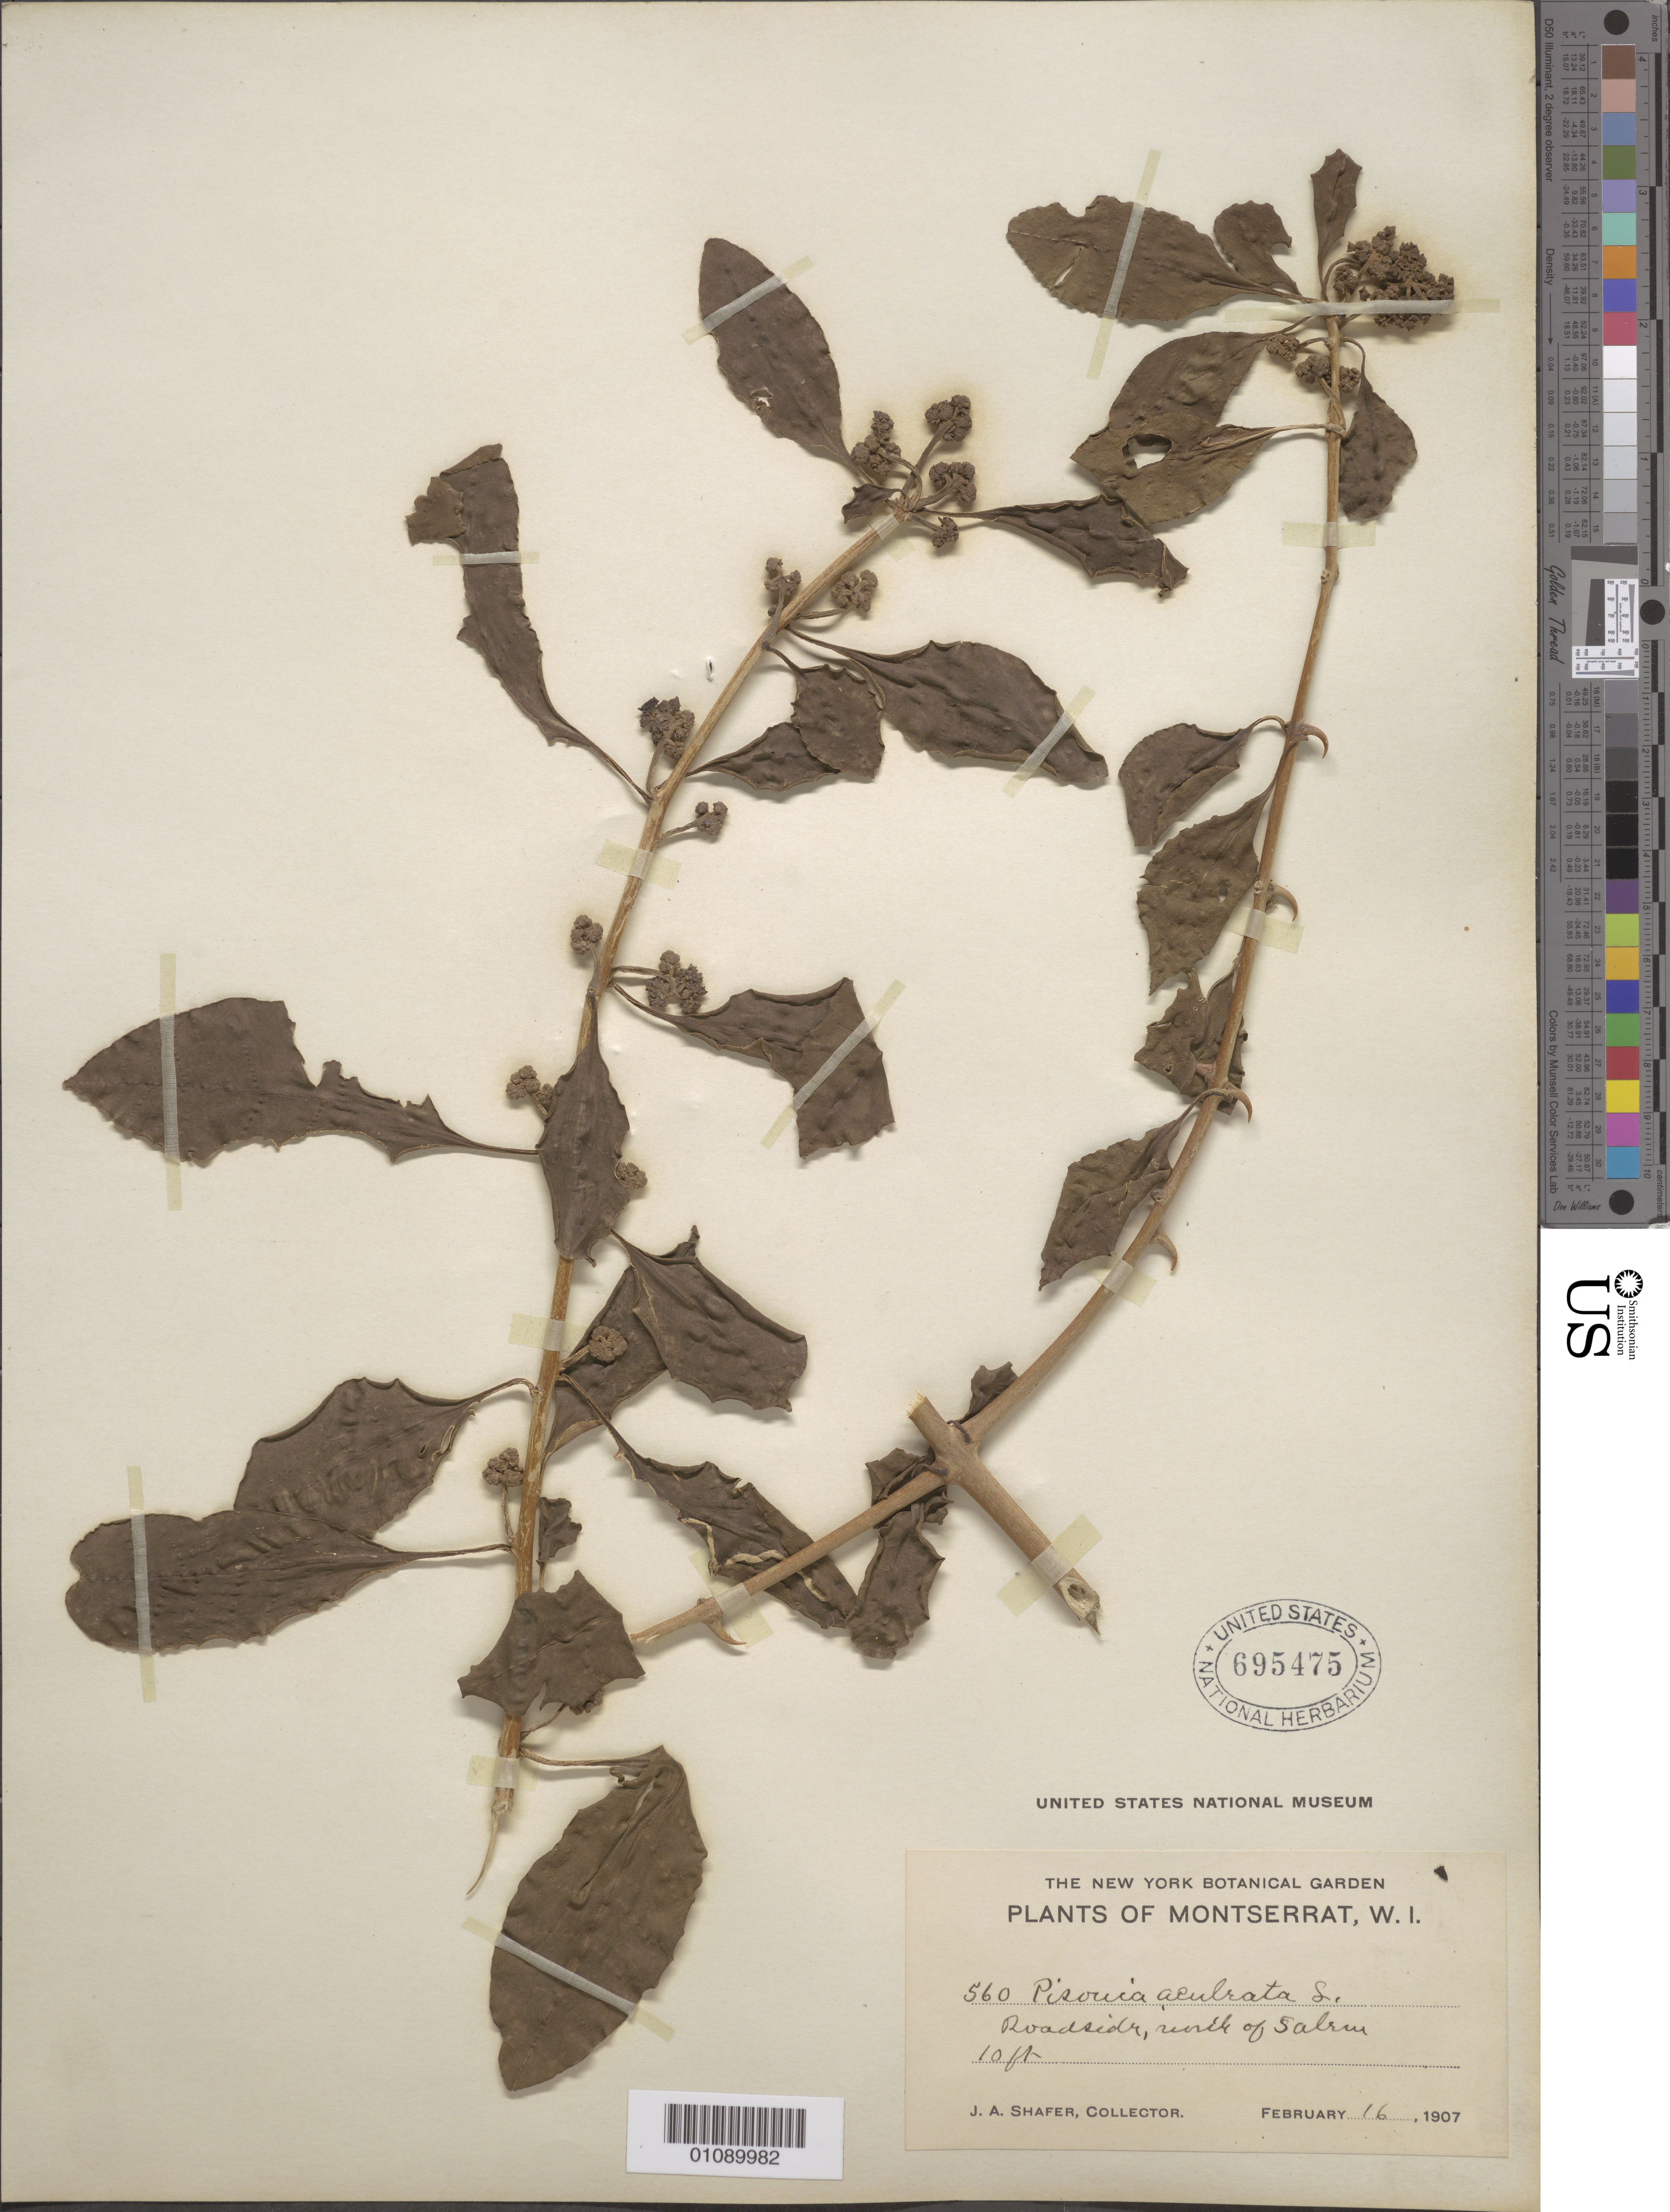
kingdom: Plantae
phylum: Tracheophyta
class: Magnoliopsida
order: Caryophyllales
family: Nyctaginaceae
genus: Pisonia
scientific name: Pisonia aculeata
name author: L.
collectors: J. A. Shafer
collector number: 560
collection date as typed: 16 Feb 1907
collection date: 1907-02-16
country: Montserrat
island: Montserrat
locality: Salem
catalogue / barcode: US 695475